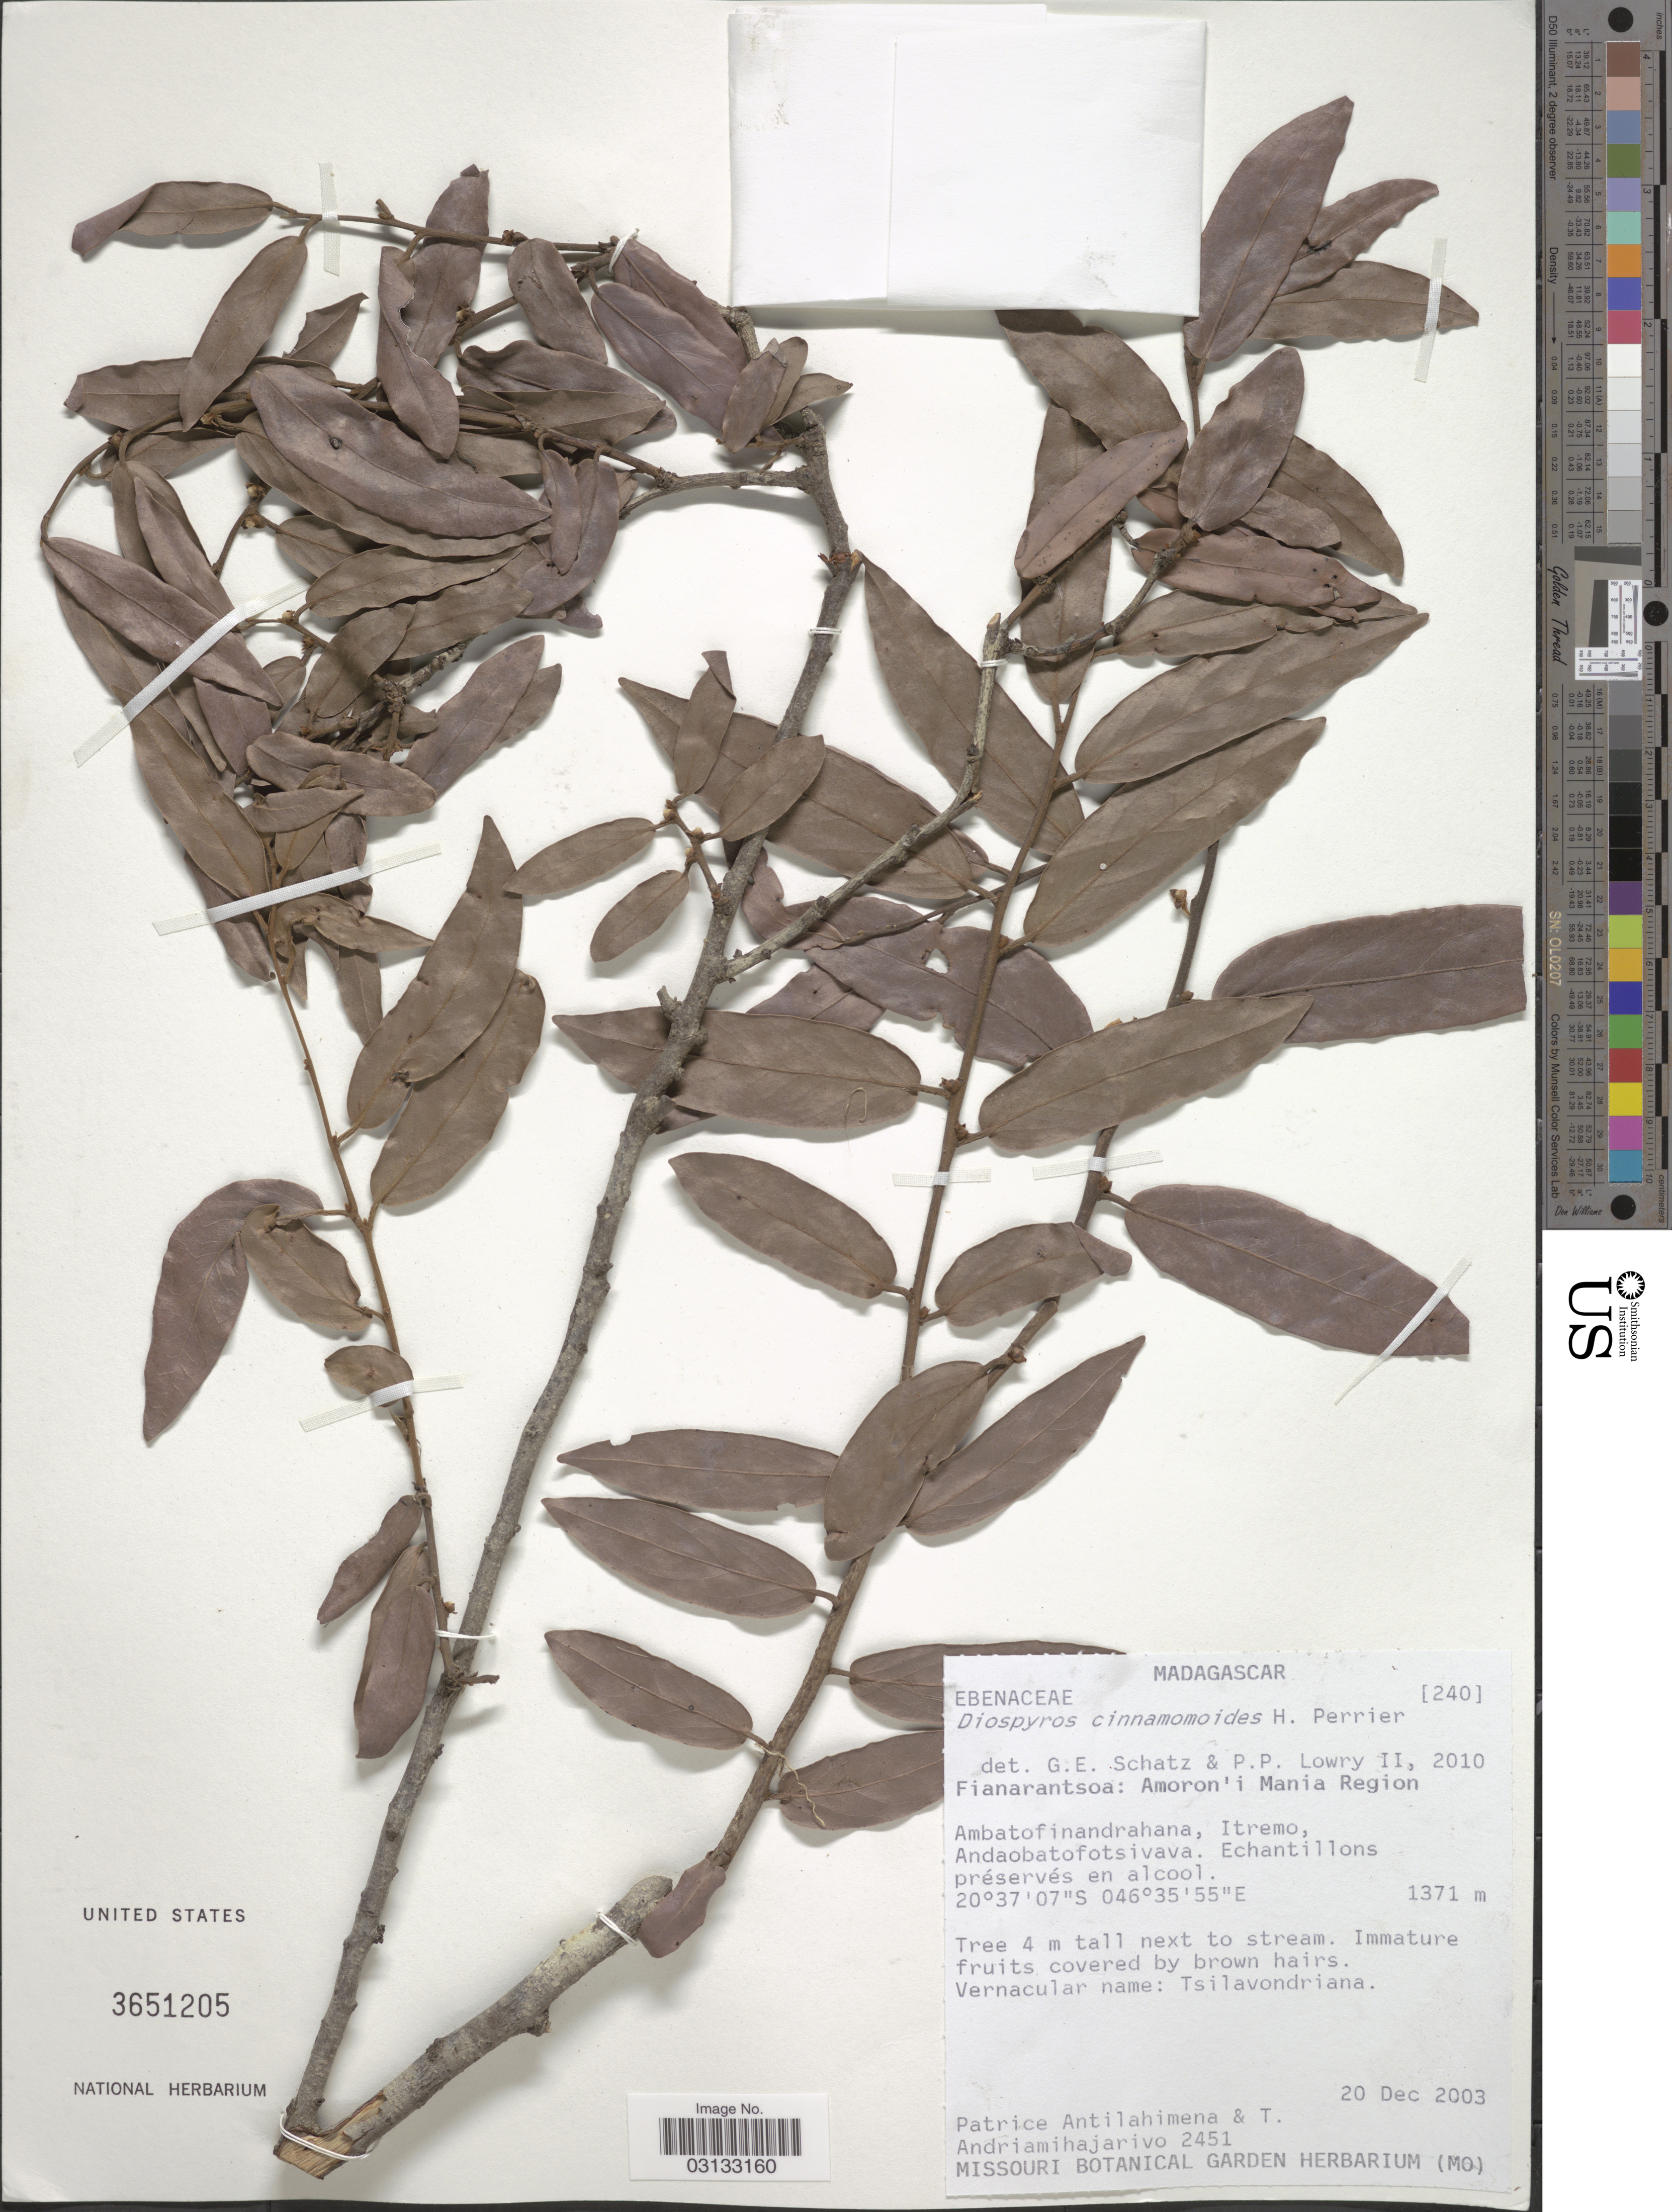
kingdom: Plantae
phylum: Tracheophyta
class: Magnoliopsida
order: Ericales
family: Ebenaceae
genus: Diospyros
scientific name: Diospyros cinnamomoides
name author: H. Perrier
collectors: P. Antilahimena & T. H. Andriamihajarivo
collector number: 2451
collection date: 2003-12-20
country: Madagascar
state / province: Amoron'i Mania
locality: Amoron'i Mania Region, Ambatofinandrahana, Itremo, Andaobatofotsivava.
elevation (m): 1371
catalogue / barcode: US 3651205